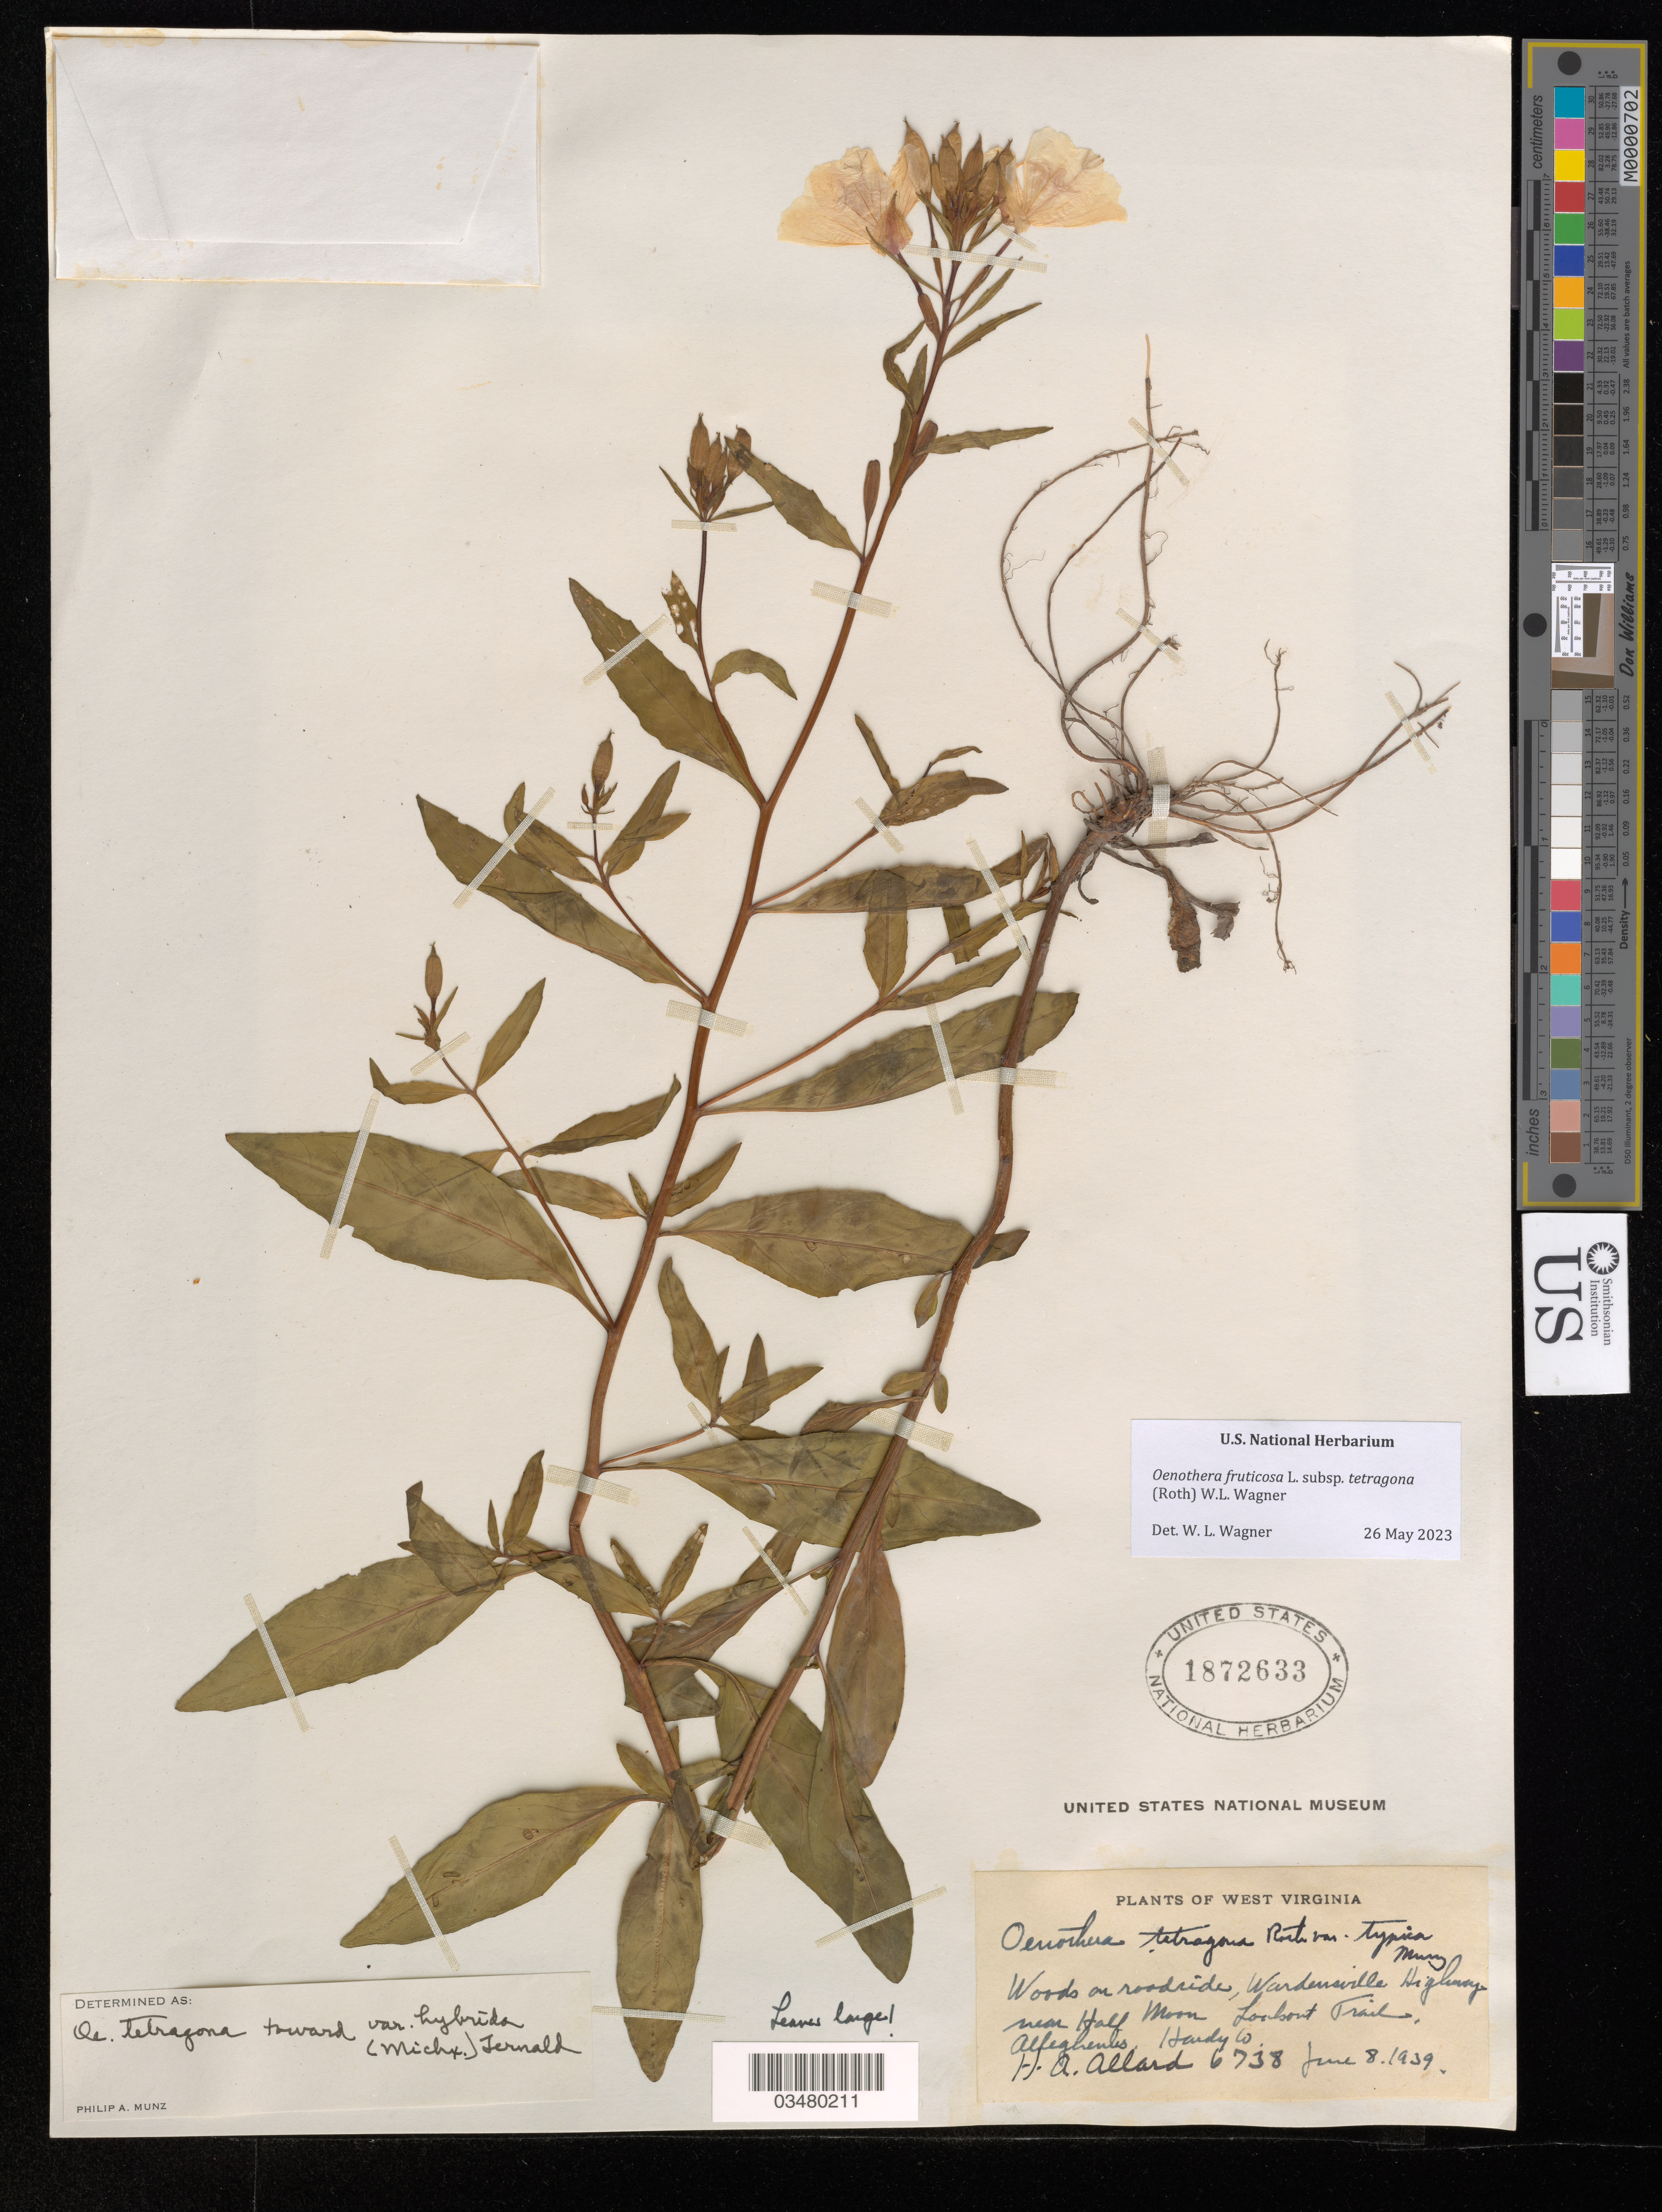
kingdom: Plantae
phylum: Tracheophyta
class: Magnoliopsida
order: Myrtales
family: Onagraceae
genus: Oenothera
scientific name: Oenothera fruticosa subsp. tetragona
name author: (Roth) W.L. Wagner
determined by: Wagner, W. L., (BOT), Smithsonian Institution - National Museum of Natural History (UNITED STATES)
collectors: H. A. Allard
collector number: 6738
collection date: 1939-06-08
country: United States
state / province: West Virginia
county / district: Hardy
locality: Wood on roadsides on Wardensville Highway near trail to Half Moon Lookout, Alleghenies, Hardy Co.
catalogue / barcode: US 1872633